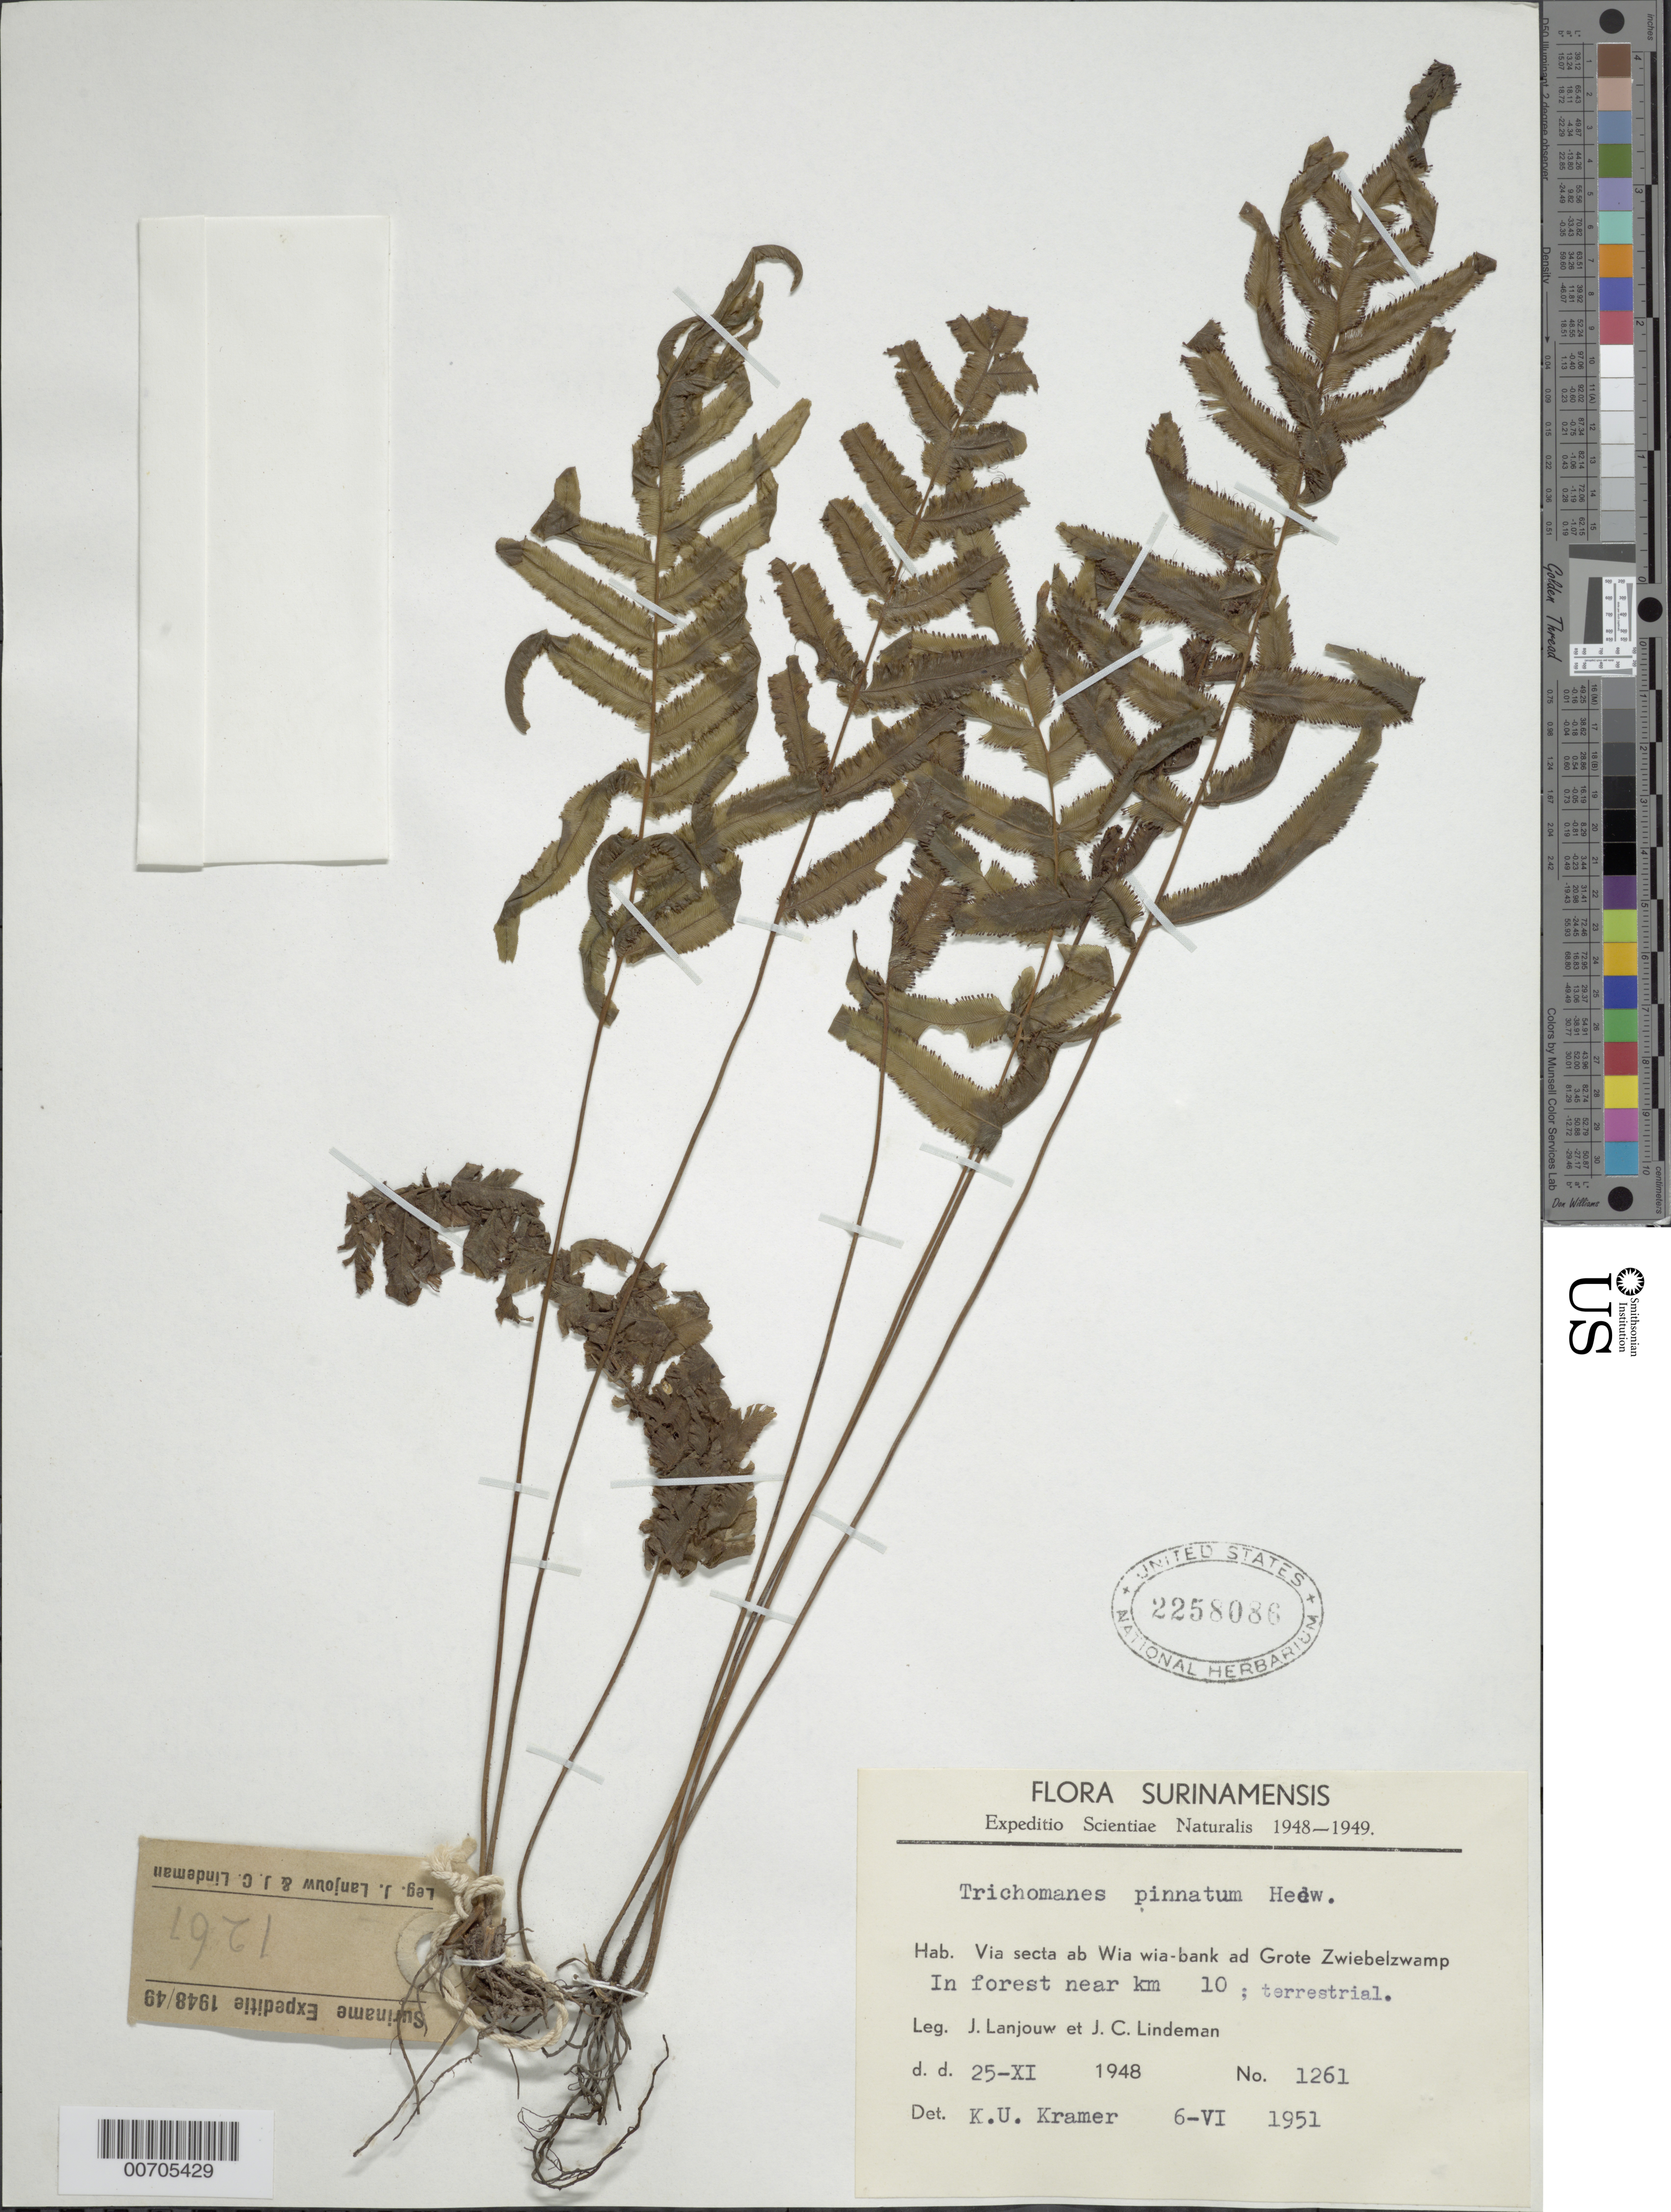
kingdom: Plantae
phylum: Tracheophyta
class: Polypodiopsida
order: Hymenophyllales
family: Hymenophyllaceae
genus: Trichomanes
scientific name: Trichomanes pinnatum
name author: Hedw.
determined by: Kramer, K. U.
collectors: J. Lanjouw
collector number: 1261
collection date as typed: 25-Nov-48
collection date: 1948-11-25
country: Suriname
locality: Wia Wia Bank ad Grote Zwiebelzwamp, near km 10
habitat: Forest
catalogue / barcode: US 2258086